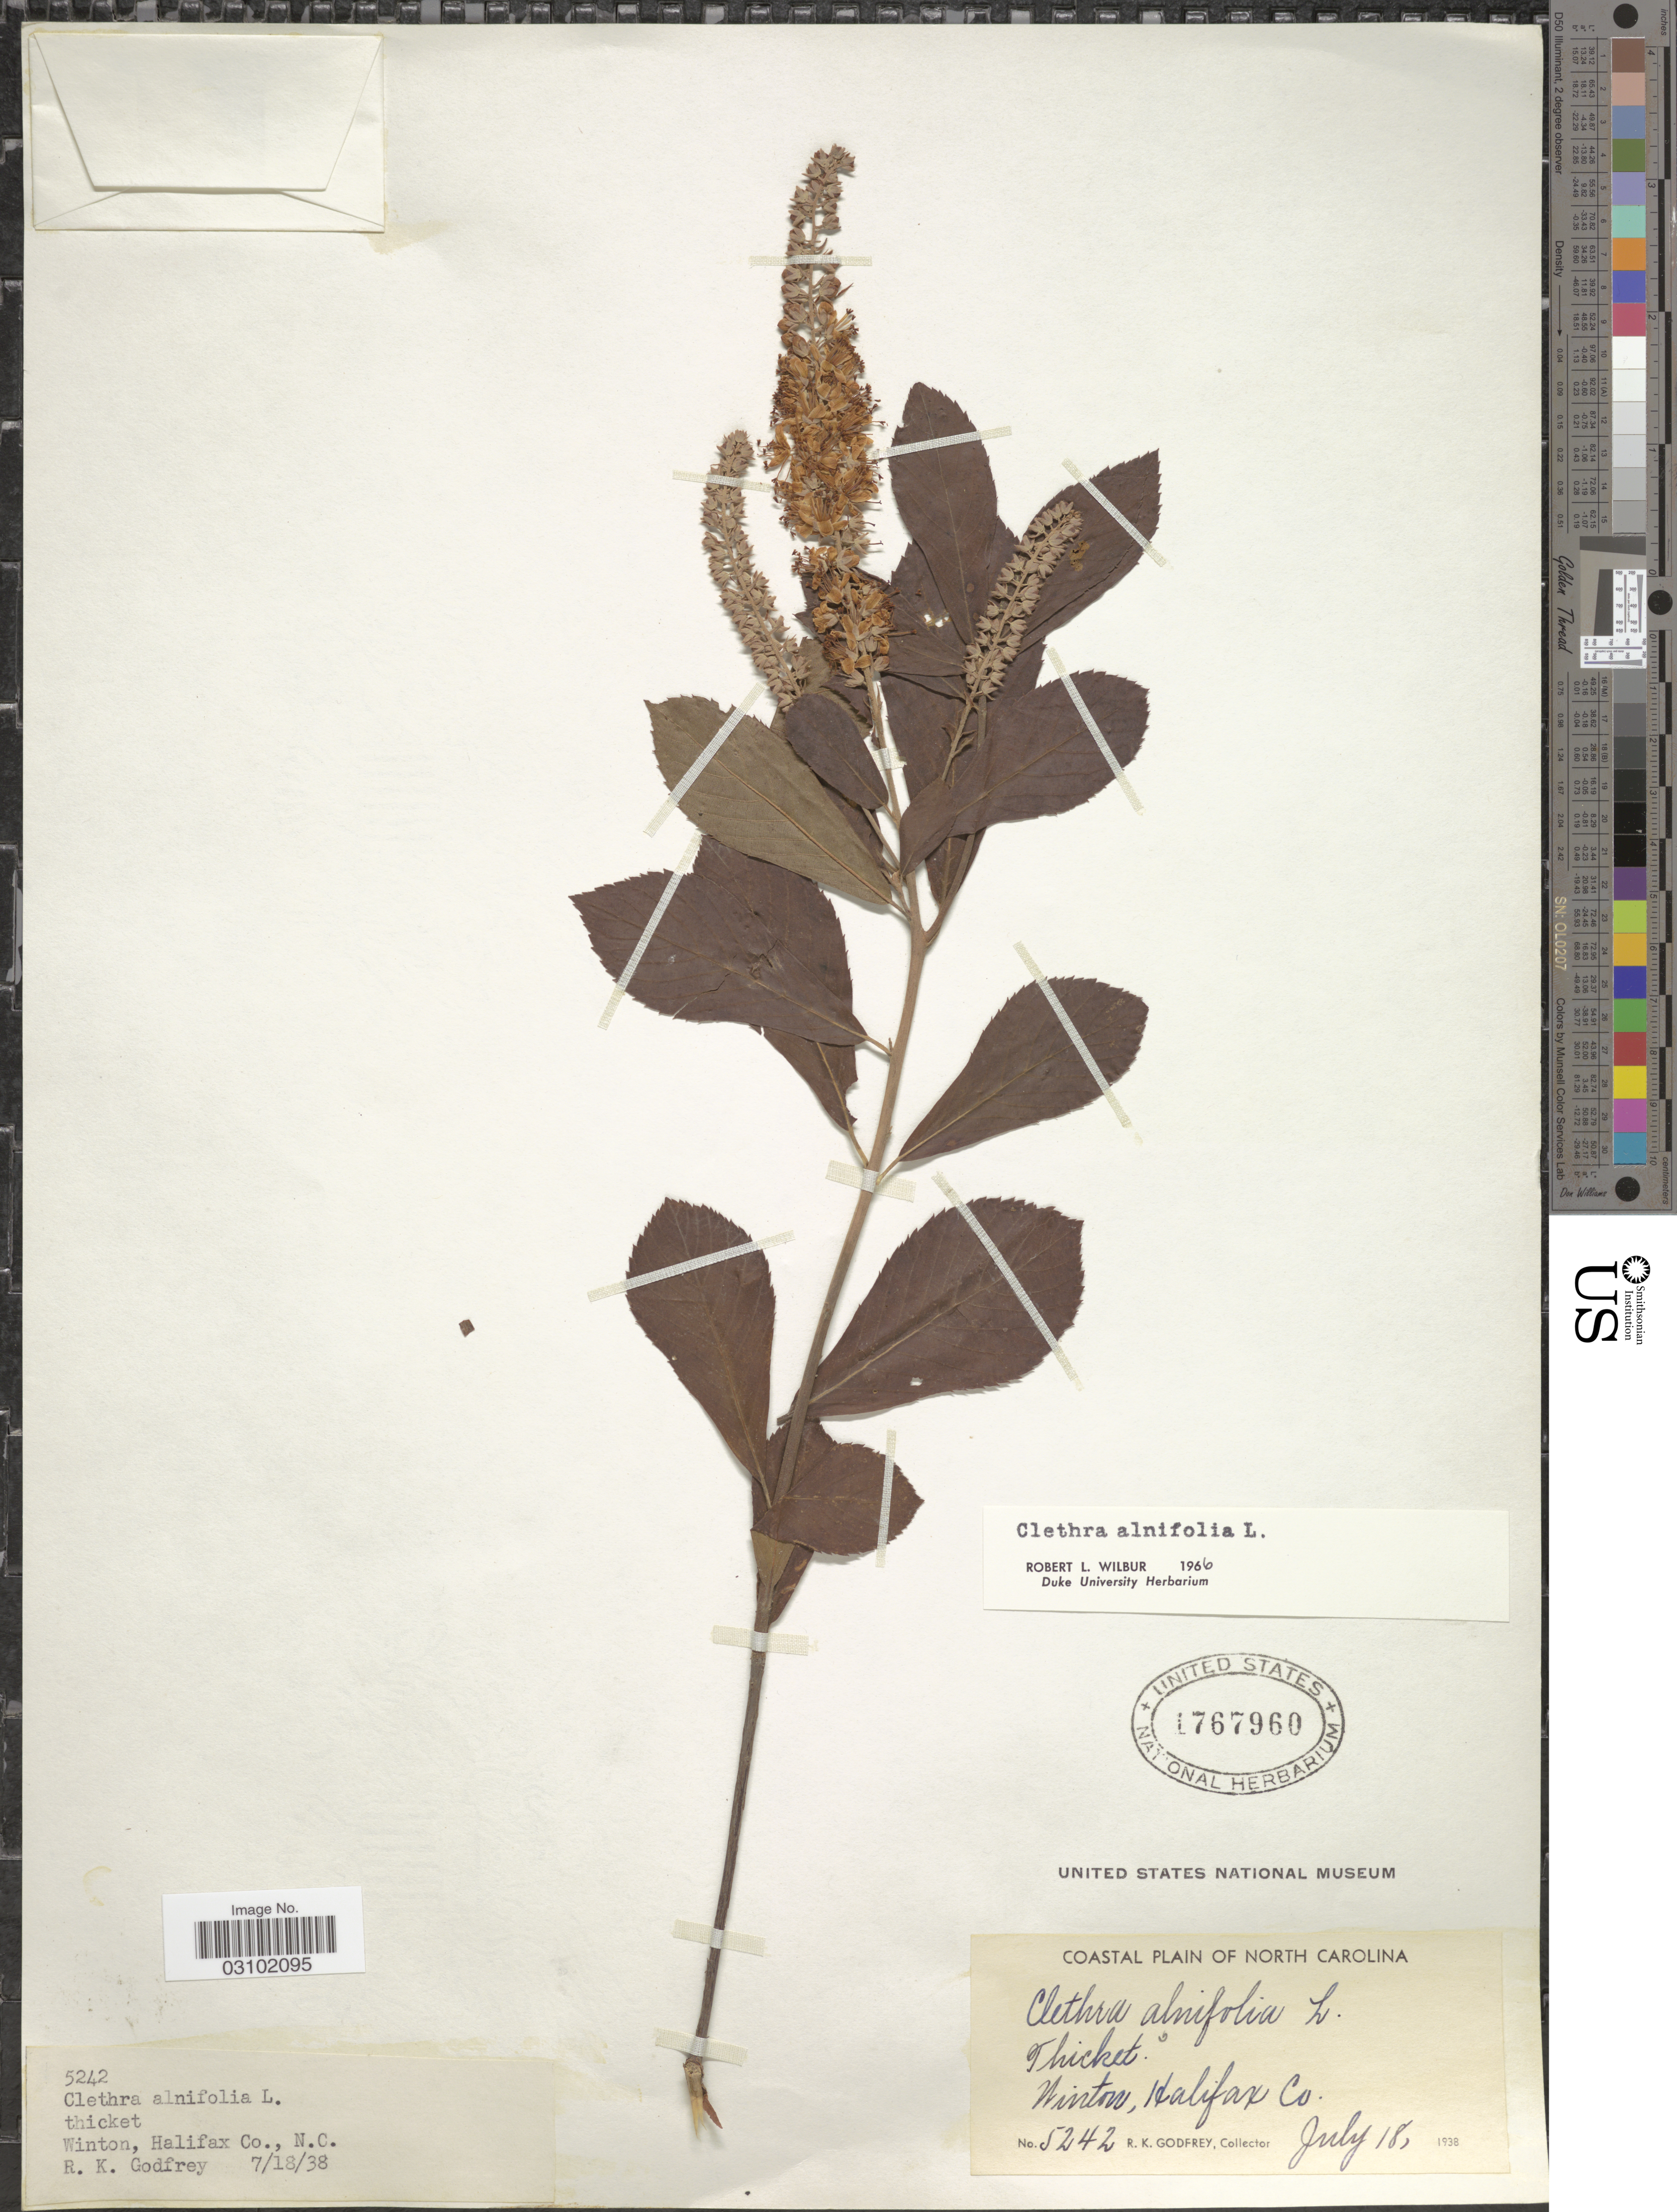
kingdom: Plantae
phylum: Tracheophyta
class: Magnoliopsida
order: Ericales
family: Clethraceae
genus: Clethra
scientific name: Clethra alnifolia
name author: L.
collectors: R. K. Godfrey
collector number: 5242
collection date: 1938-07-18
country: United States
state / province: North Carolina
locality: Coastal Plain of North Carolina, Winton, Halifax Co.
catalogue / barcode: US 1767960